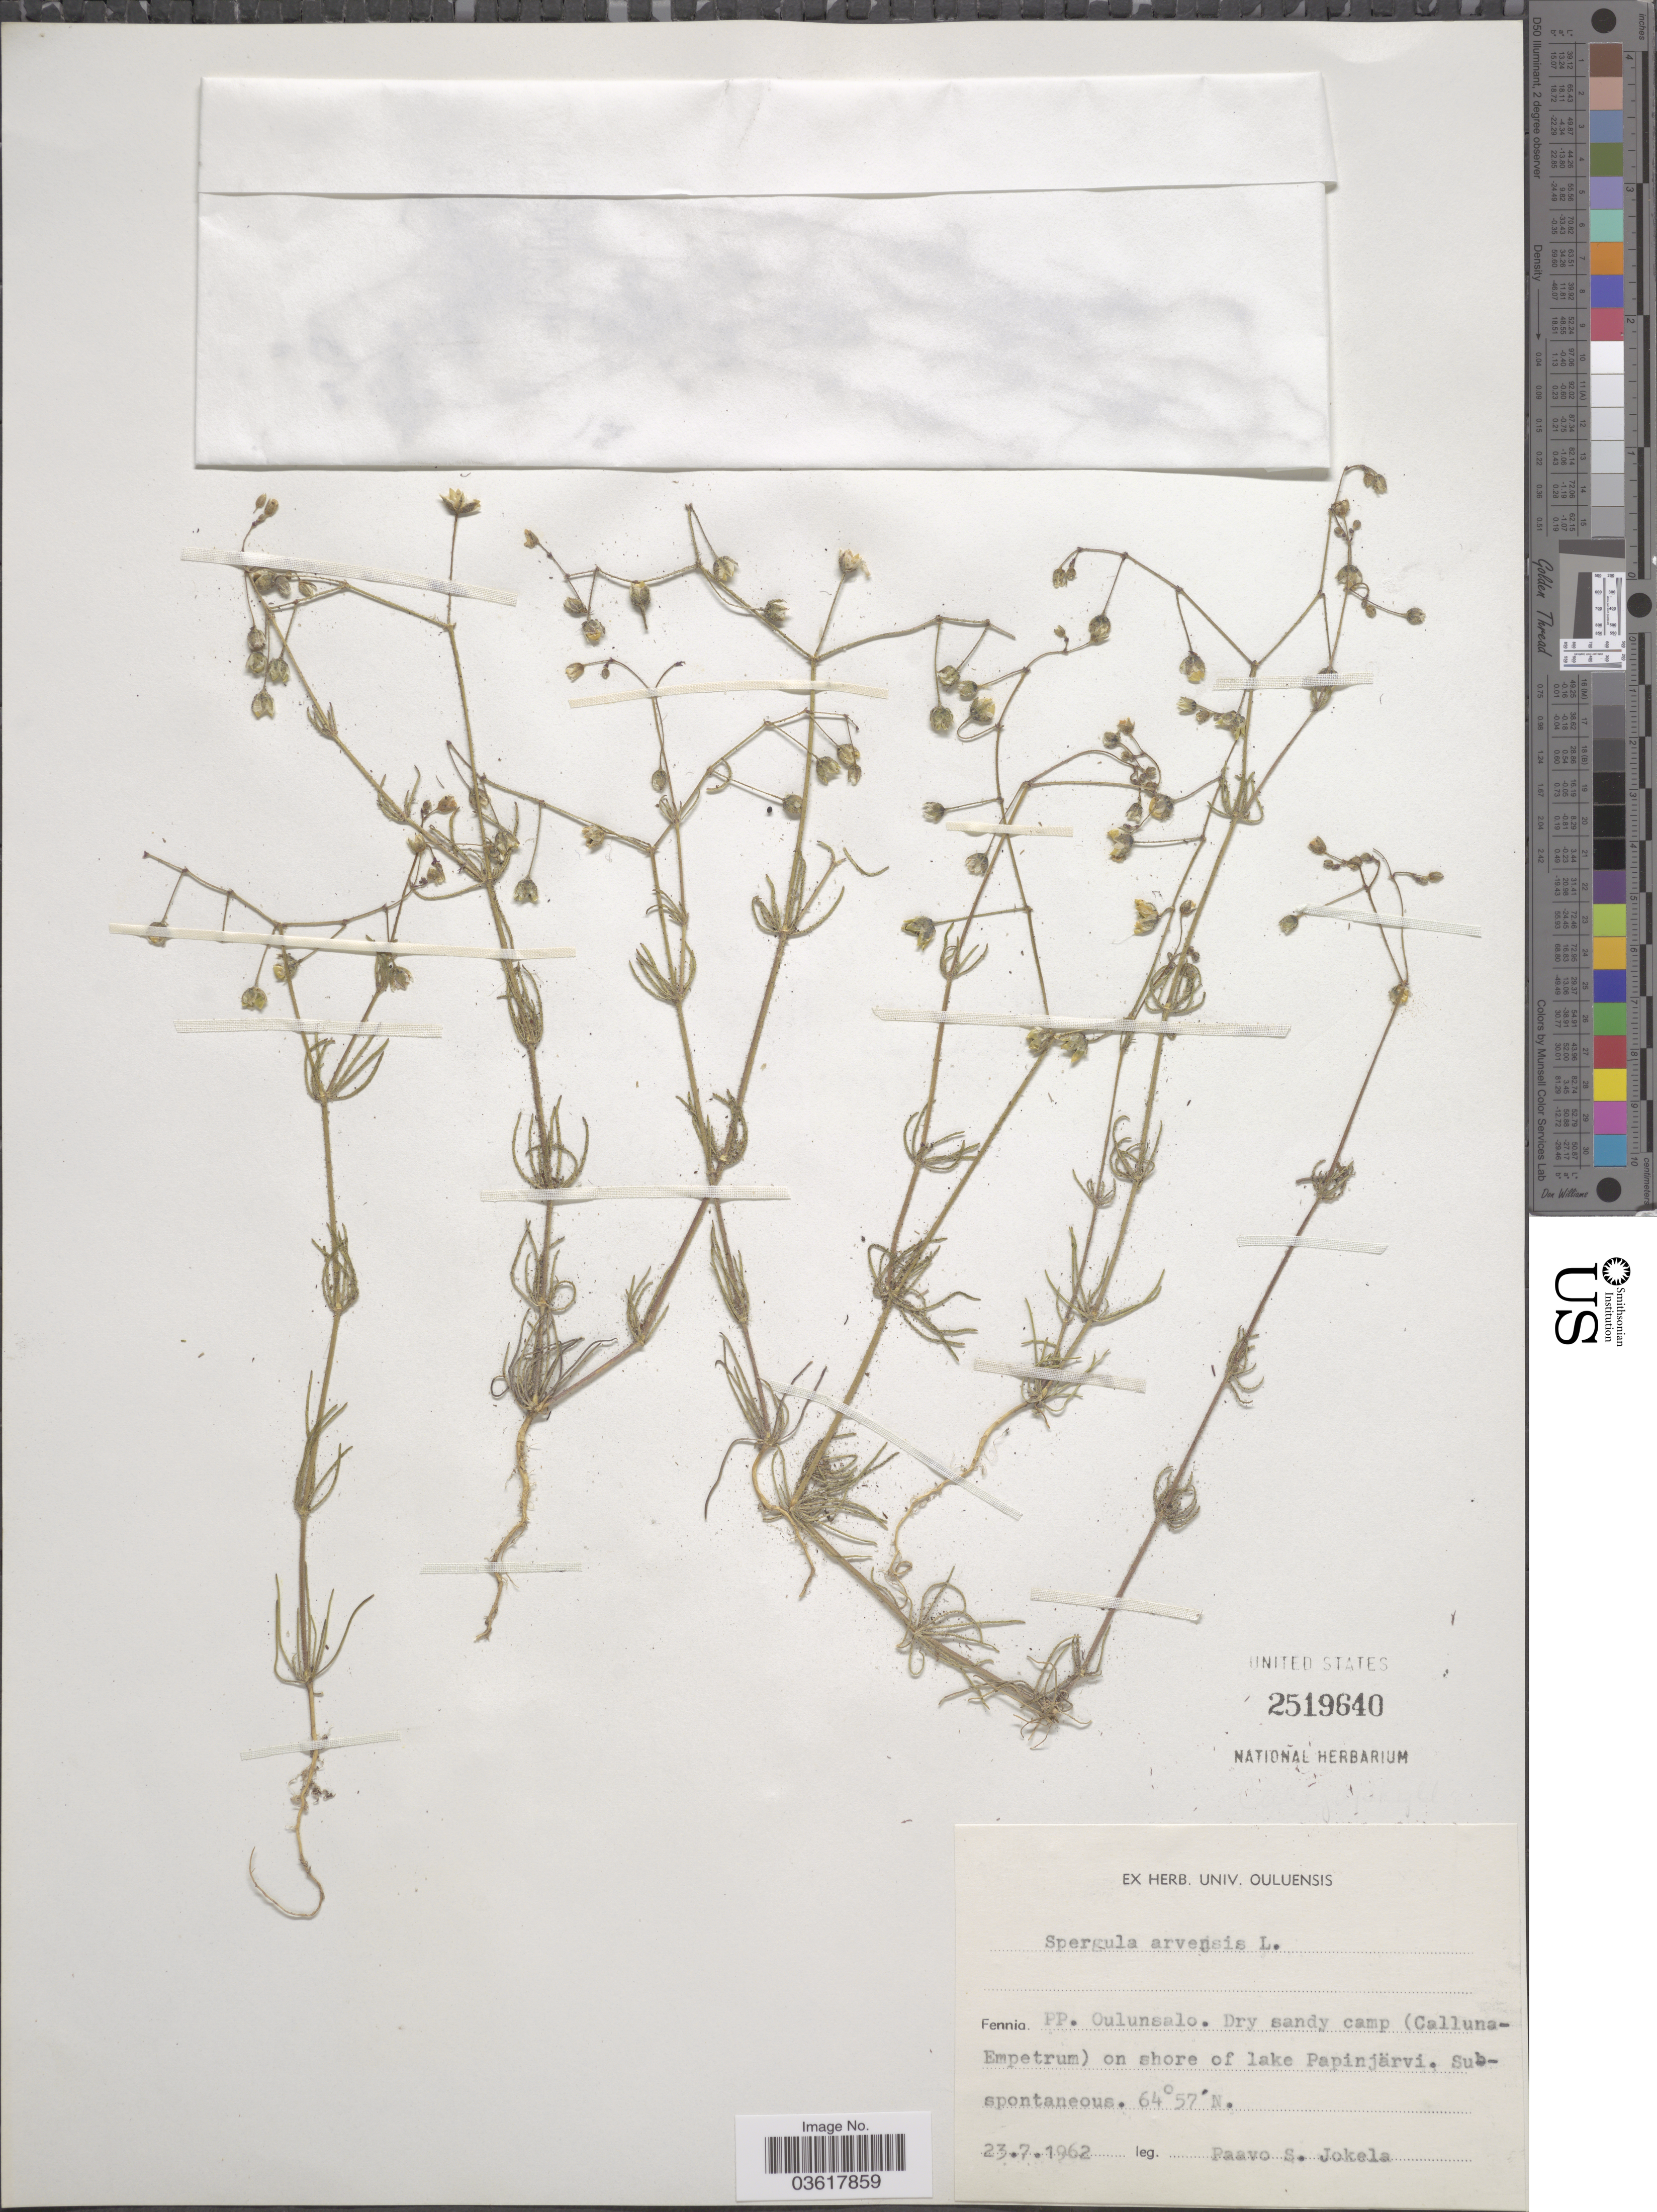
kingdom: Plantae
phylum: Tracheophyta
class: Magnoliopsida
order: Caryophyllales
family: Caryophyllaceae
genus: Spergula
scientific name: Spergula arvensis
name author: L.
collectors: P. Jokela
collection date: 1962-07-23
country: Finland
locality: Fennia. PP. Oulunsalo. Dry sandy camp (Calluna-Empetrum) on shore of lake Papinjärvi.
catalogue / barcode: US 2519640